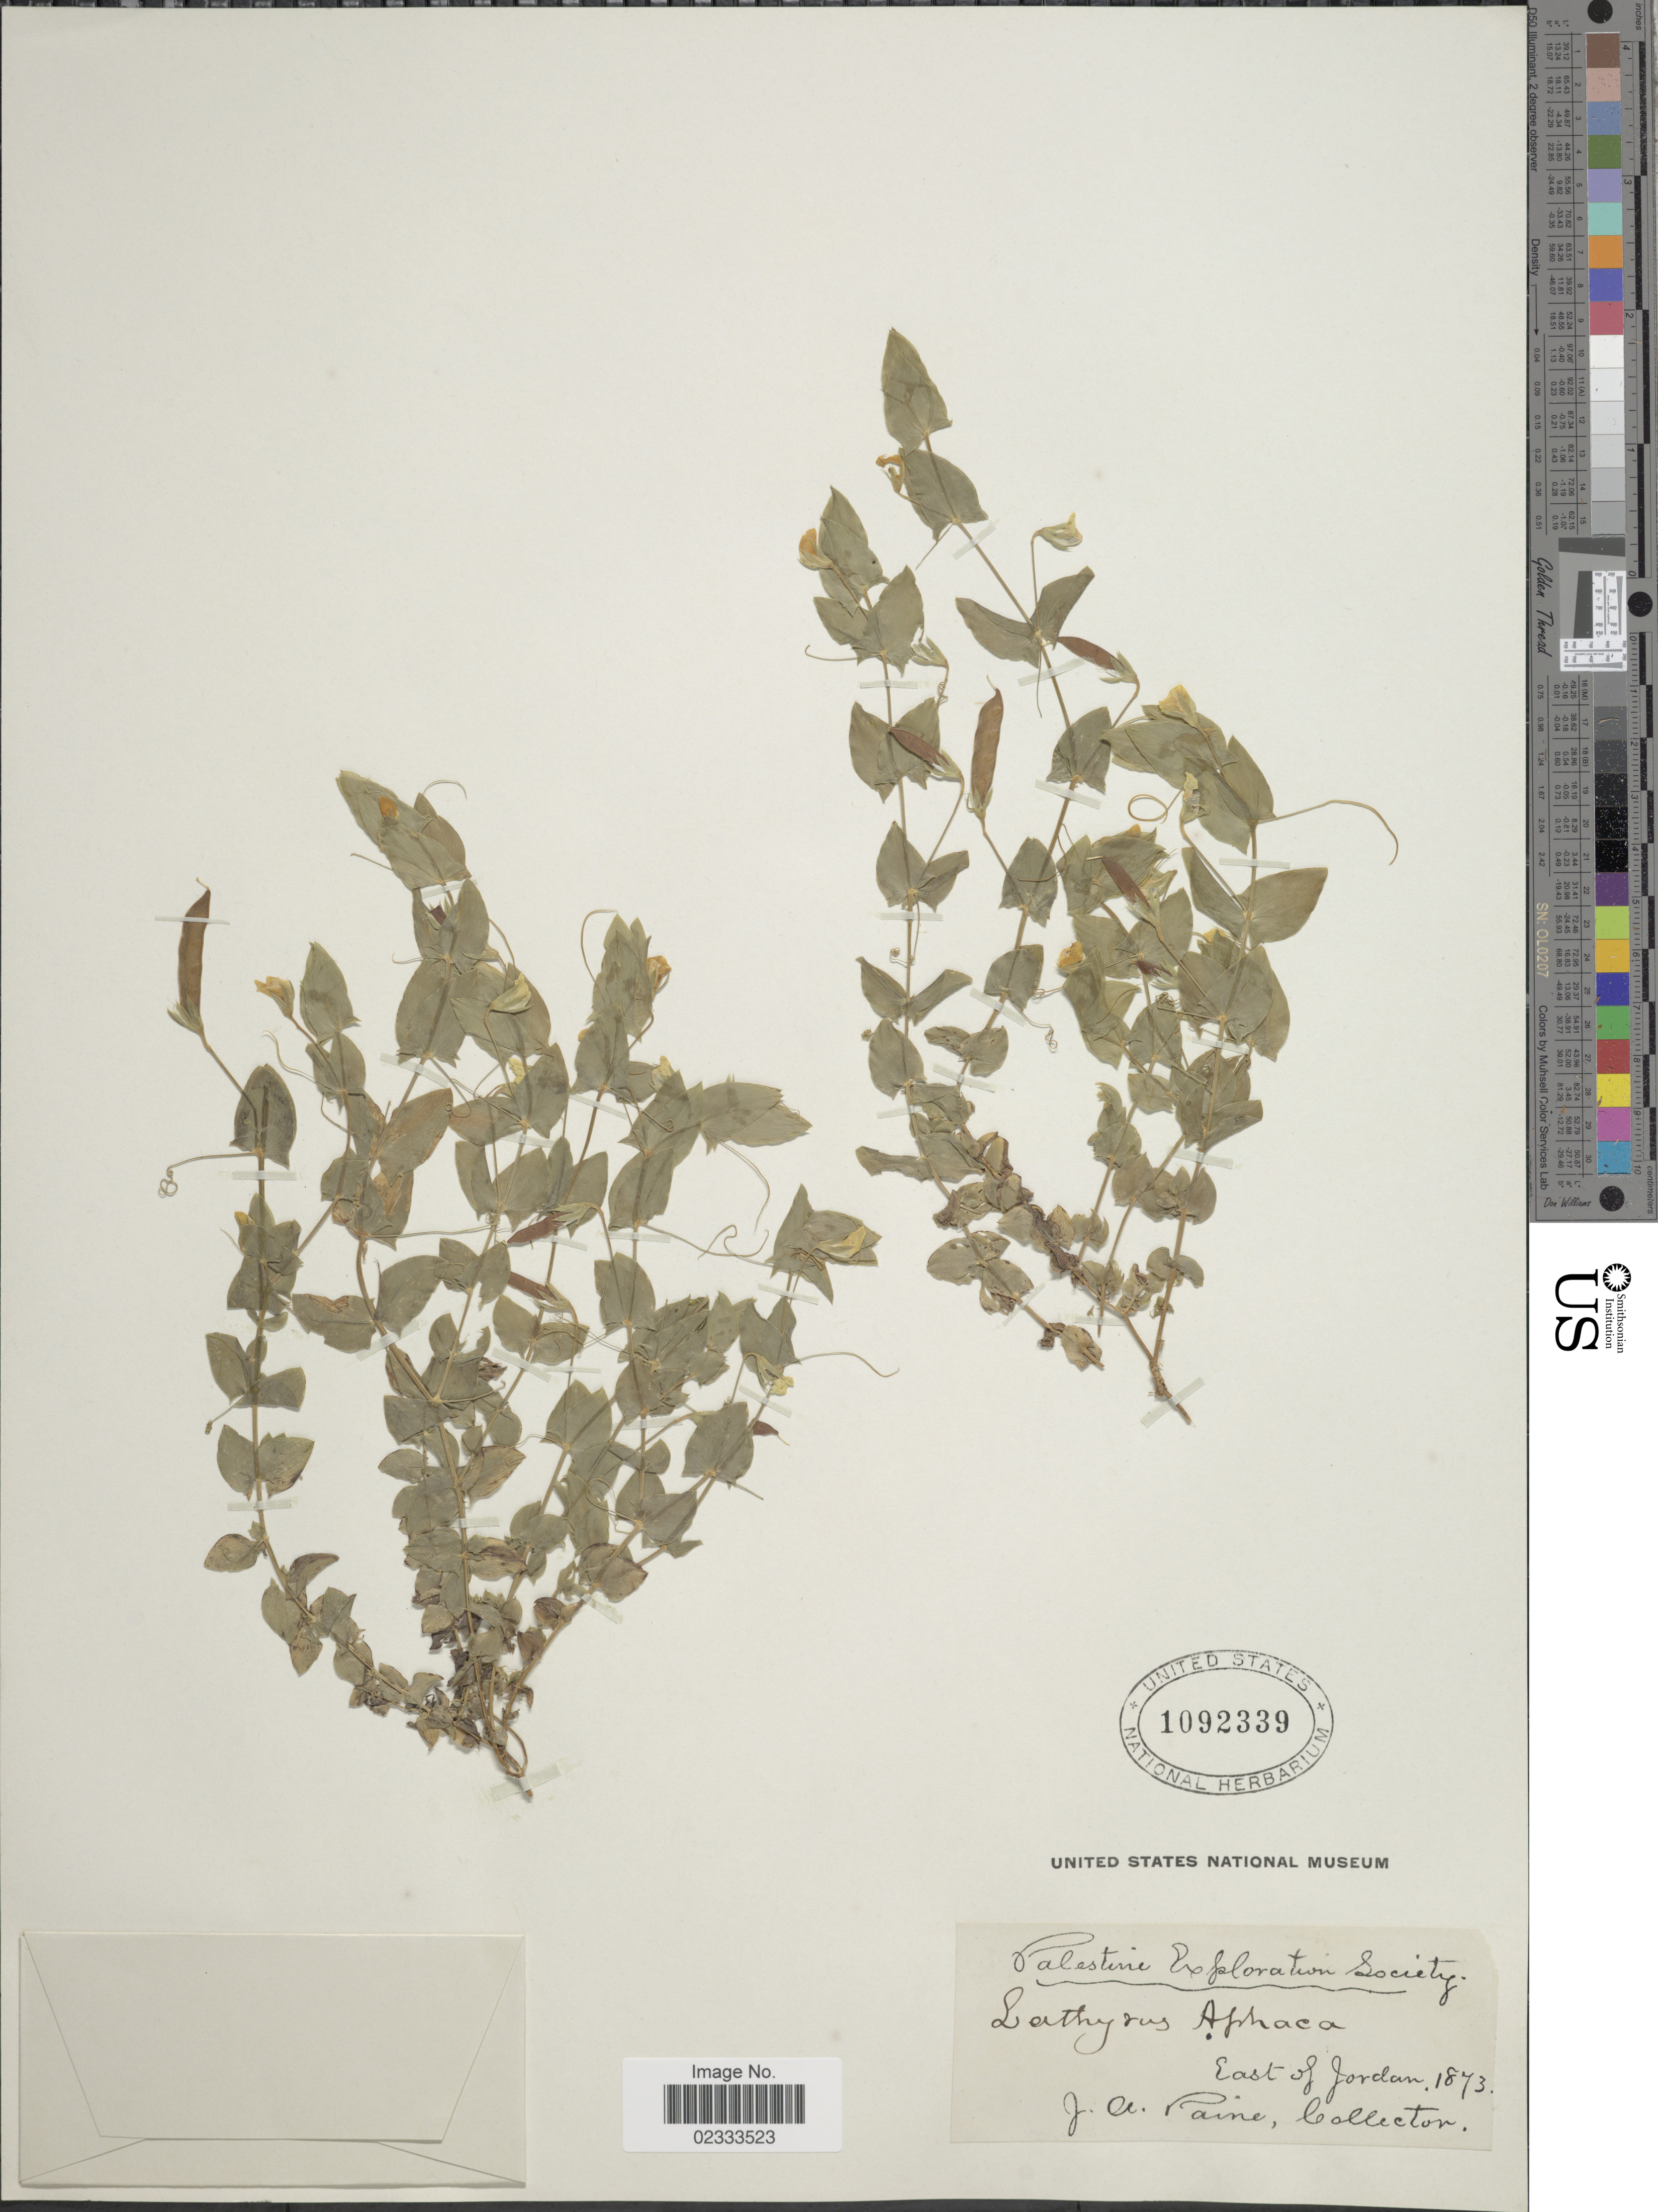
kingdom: Plantae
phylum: Tracheophyta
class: Magnoliopsida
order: Fabales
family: Fabaceae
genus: Lathyrus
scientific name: Lathyrus aphaca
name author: L.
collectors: J. A. Paine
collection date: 1873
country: Israel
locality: Palestine, East of Jordan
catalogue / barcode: US 1092339